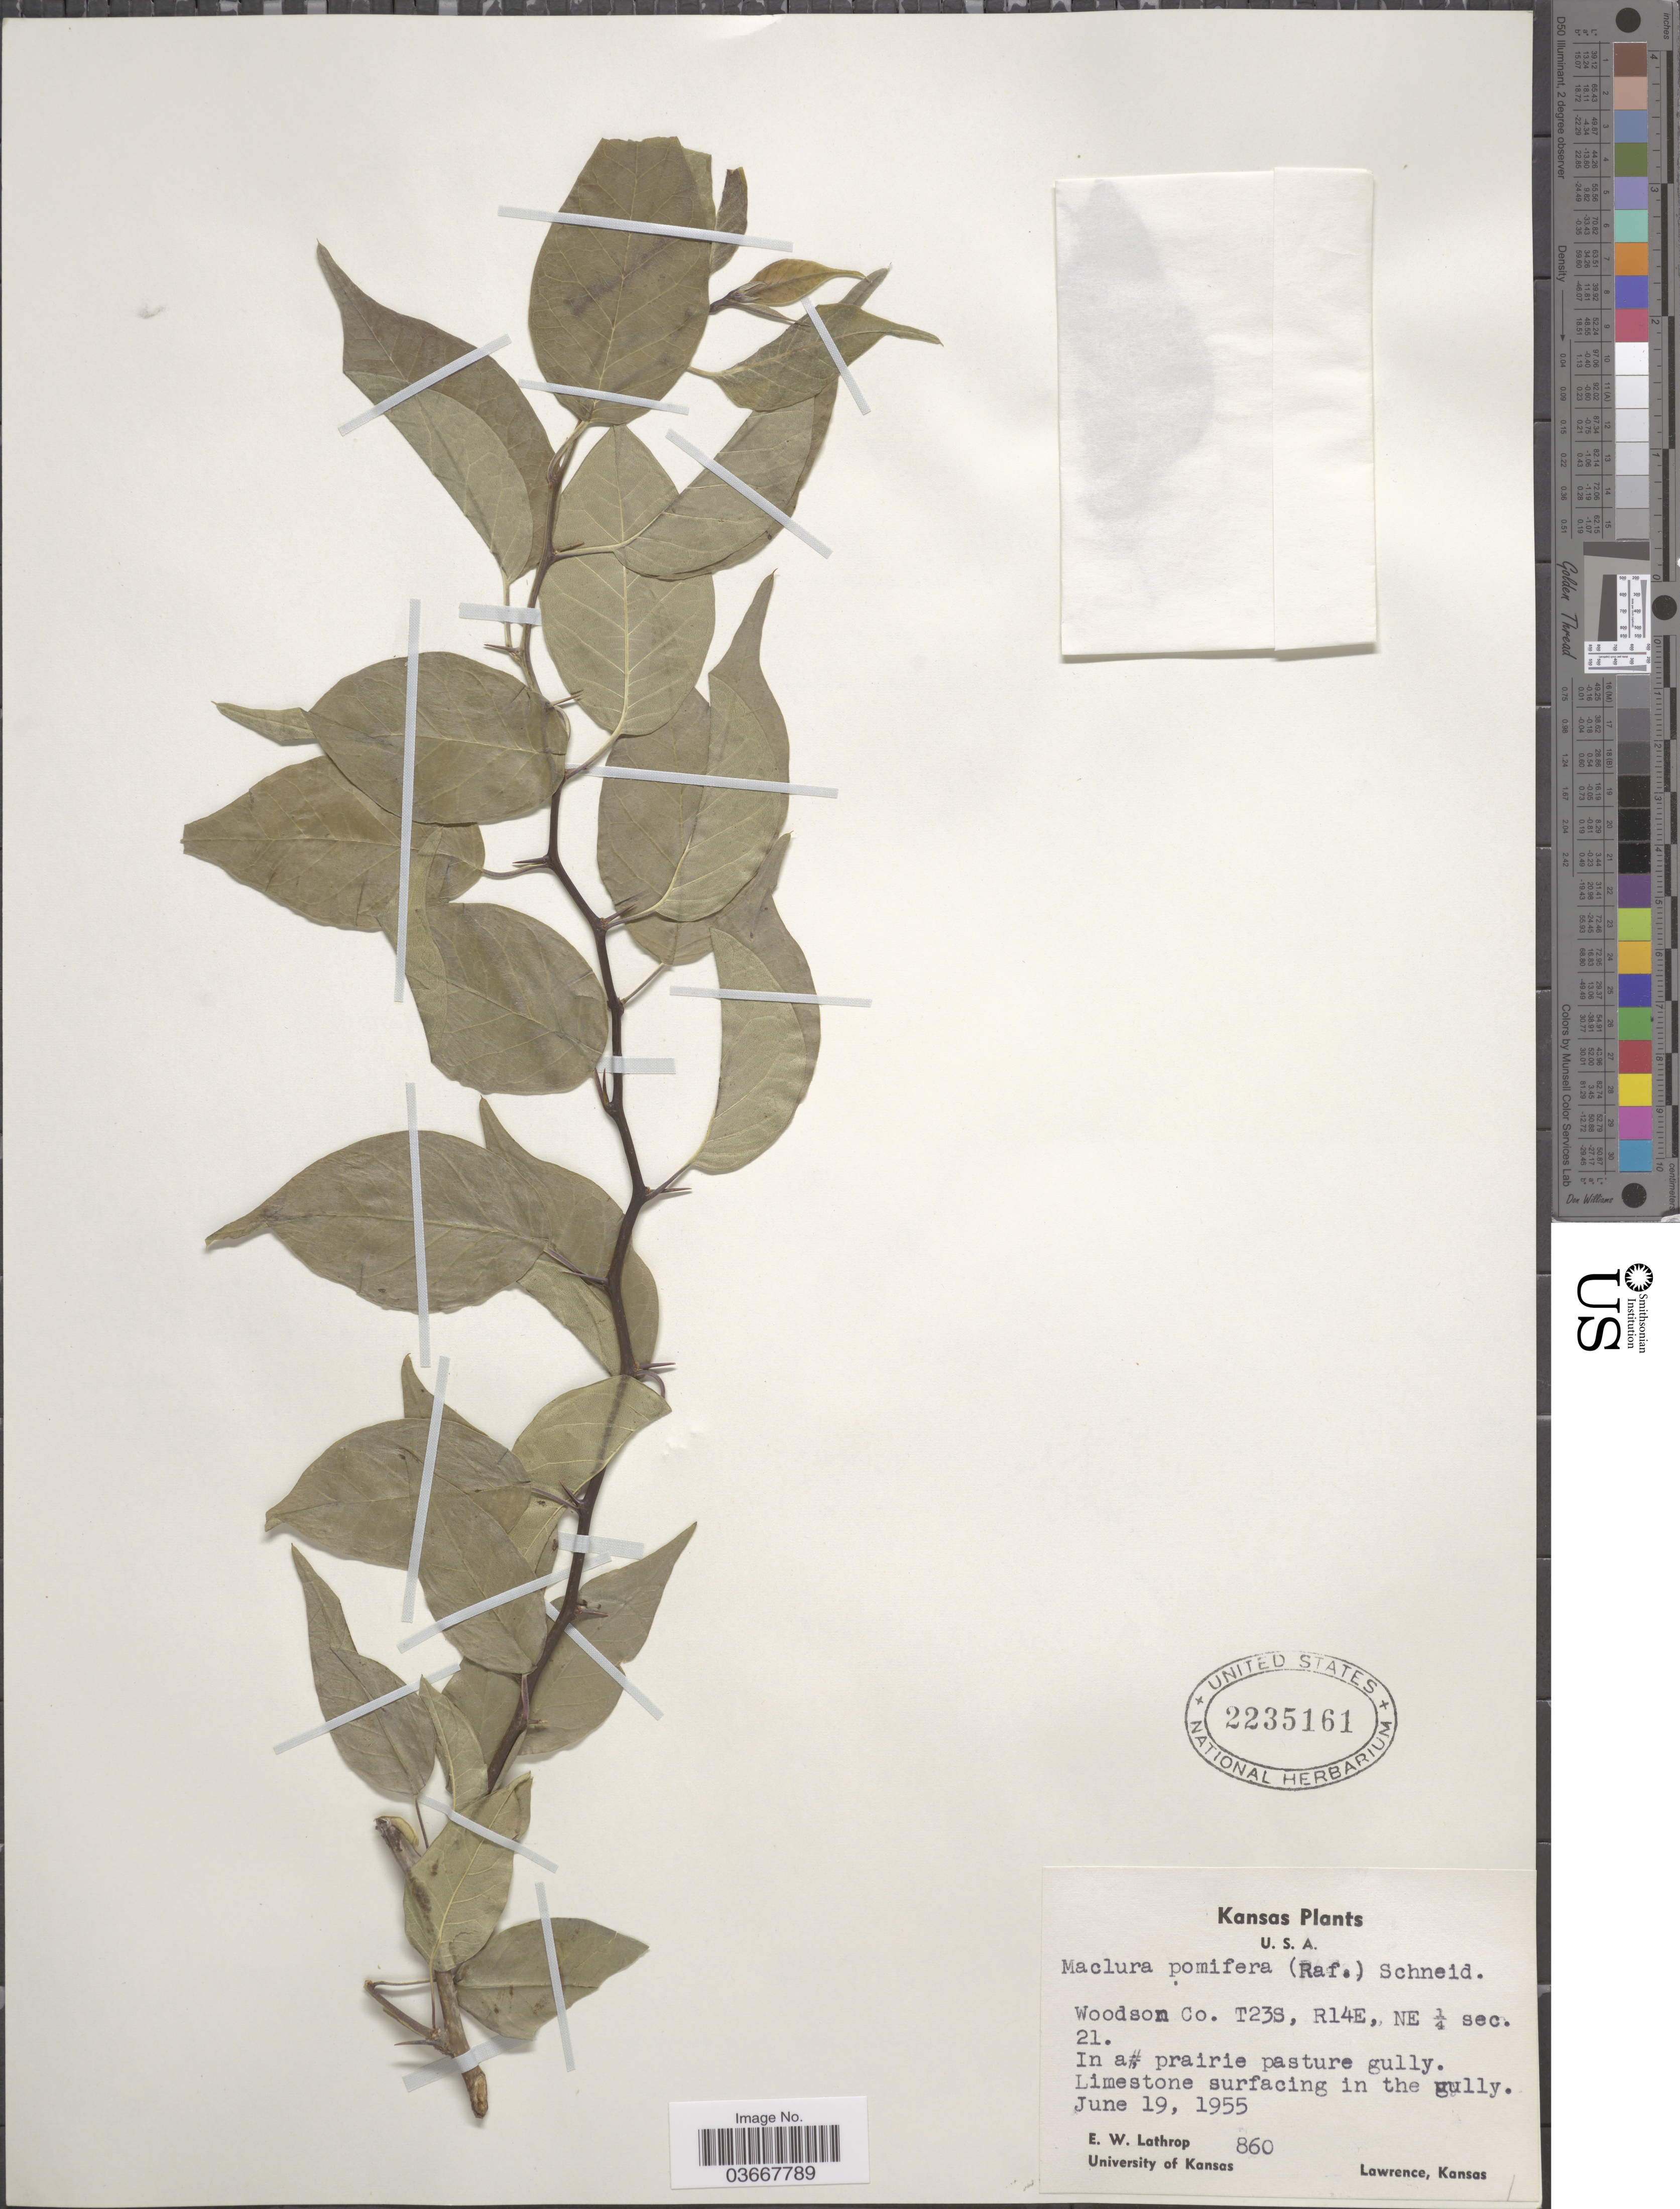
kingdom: Plantae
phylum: Tracheophyta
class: Magnoliopsida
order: Rosales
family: Moraceae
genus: Maclura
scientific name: Maclura pomifera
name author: (Raf.) C.K. Schneid.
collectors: E. W. Lathrop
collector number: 860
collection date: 1955-06-19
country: United States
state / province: Kansas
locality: Woodson Co. T23S, R14E, NE ¼ sec. 21.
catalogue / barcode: US 2235161